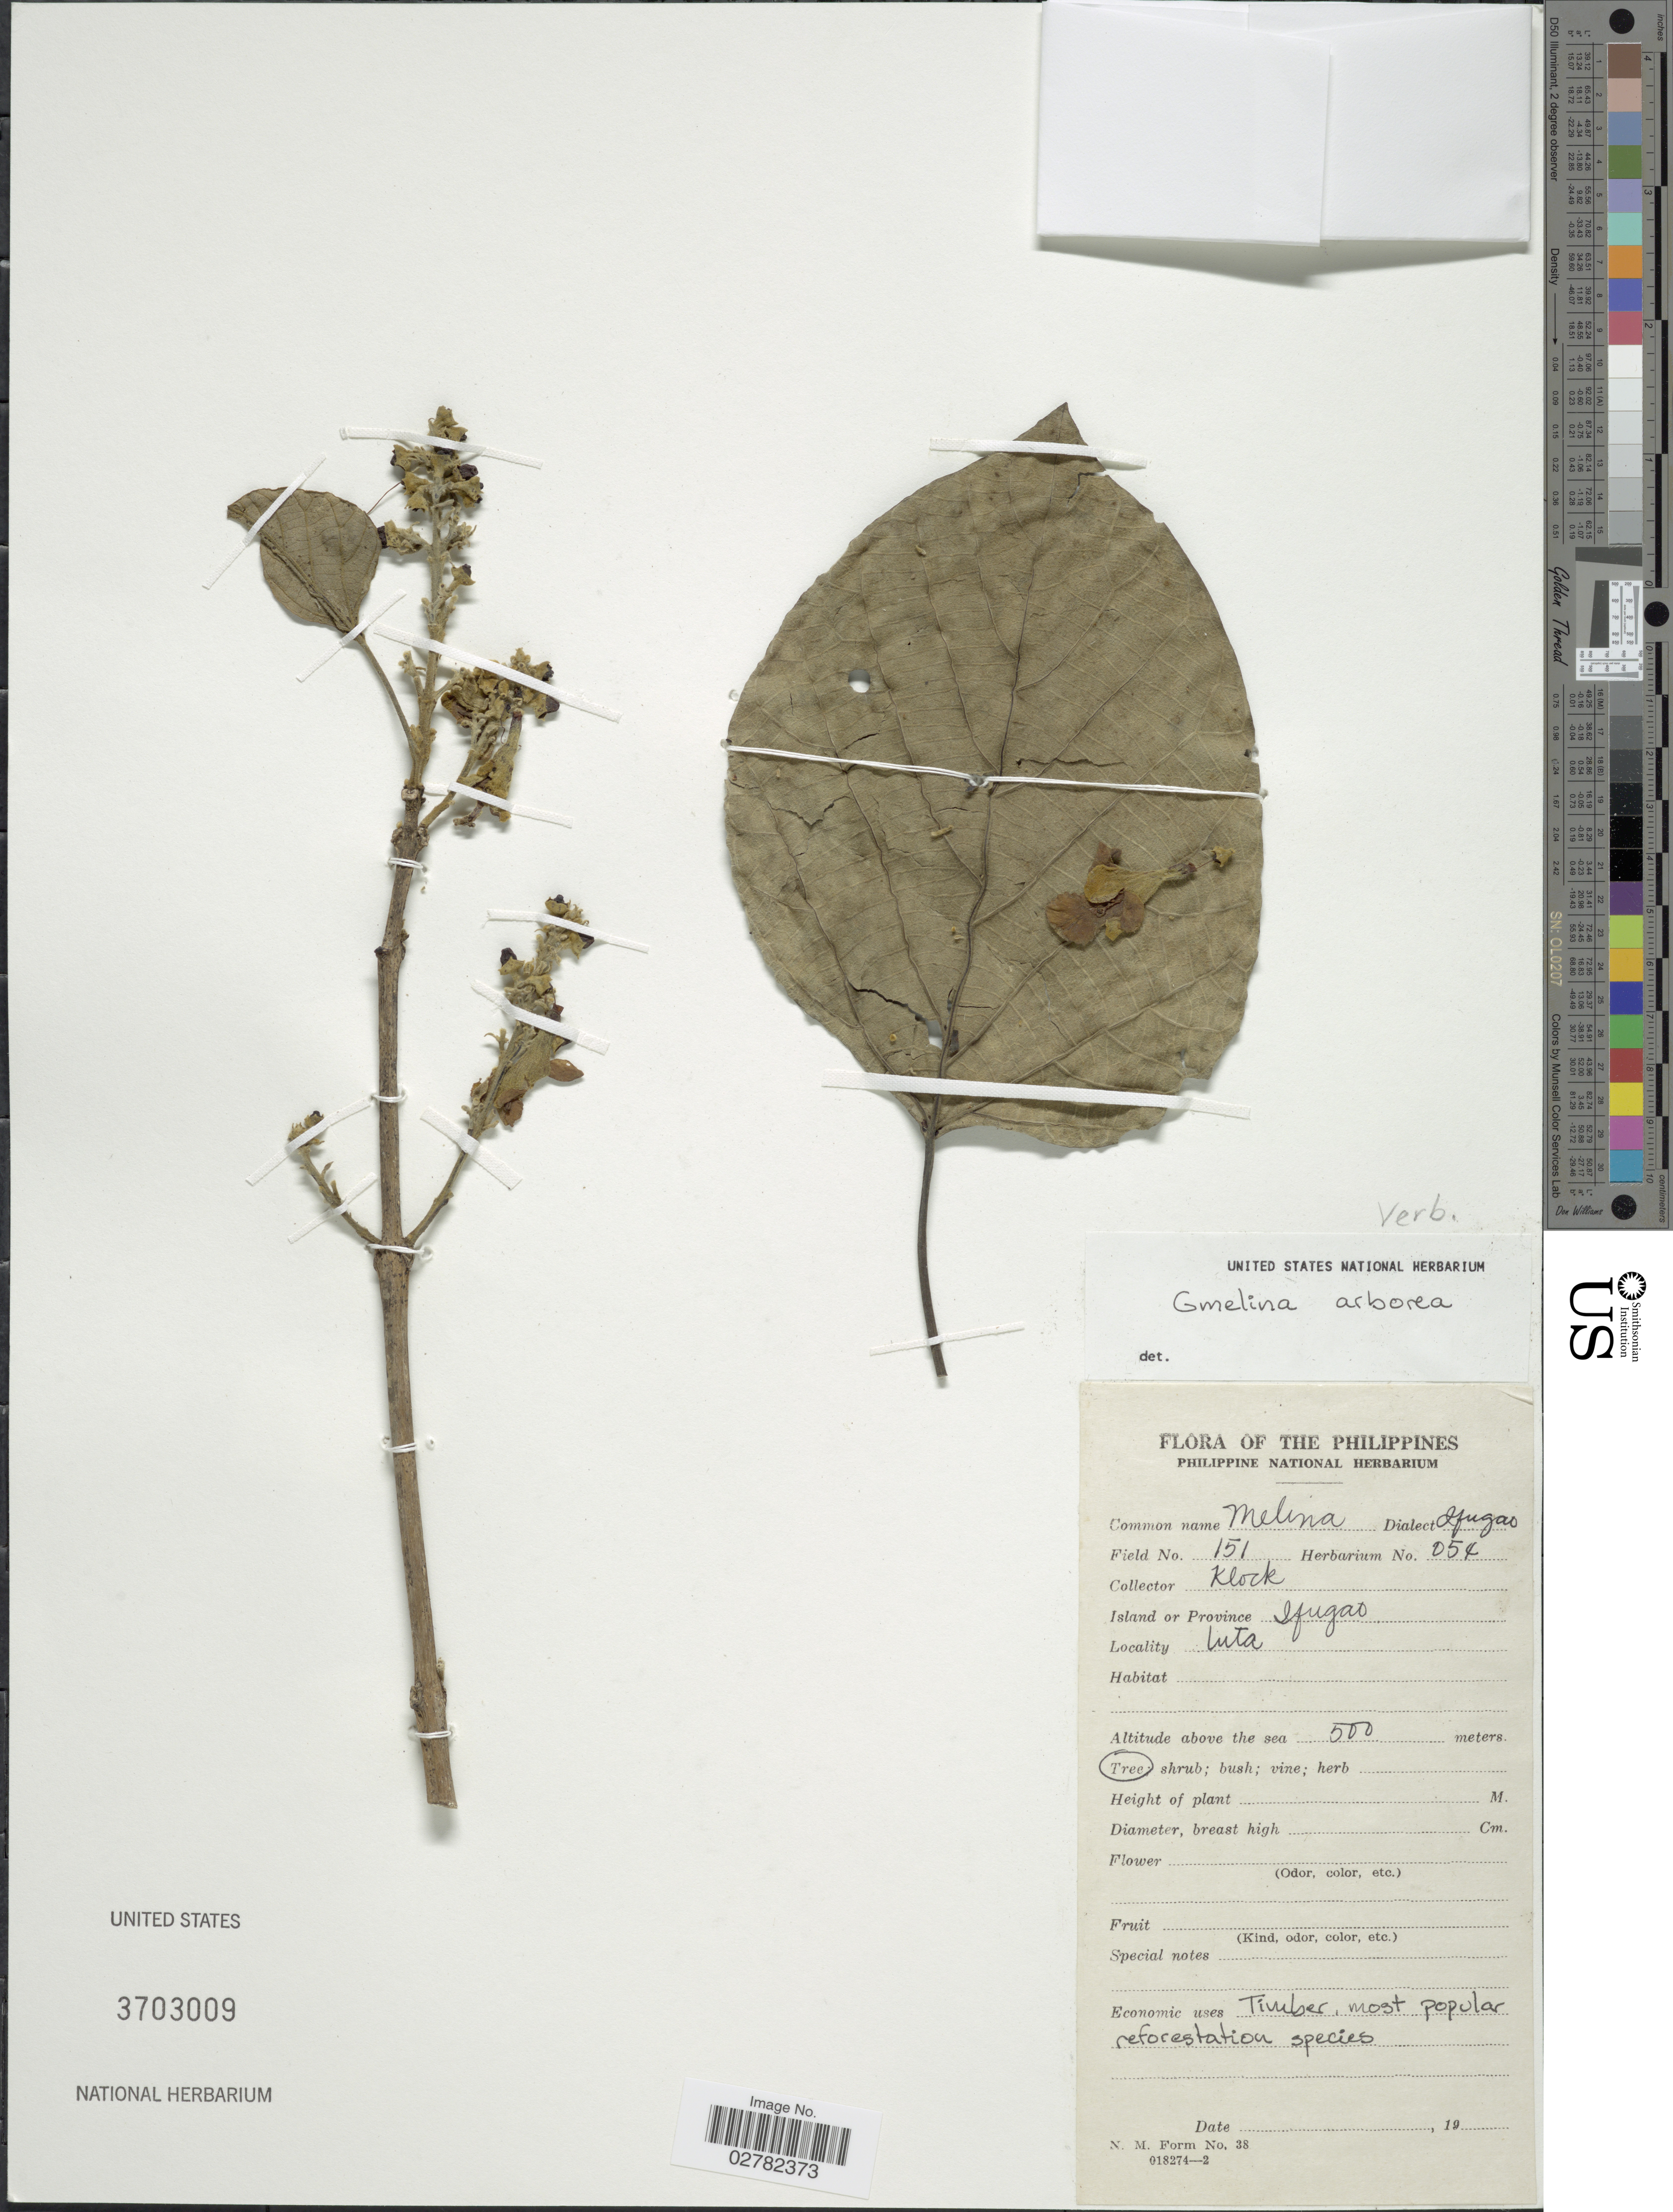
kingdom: Plantae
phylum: Tracheophyta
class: Magnoliopsida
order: Lamiales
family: Lamiaceae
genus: Gmelina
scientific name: Gmelina arborea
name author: Roxb. ex Sm.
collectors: Klock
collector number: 151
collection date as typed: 19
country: Philippines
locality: Island or Province Ifugao, Luta.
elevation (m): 500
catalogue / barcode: US 3703009